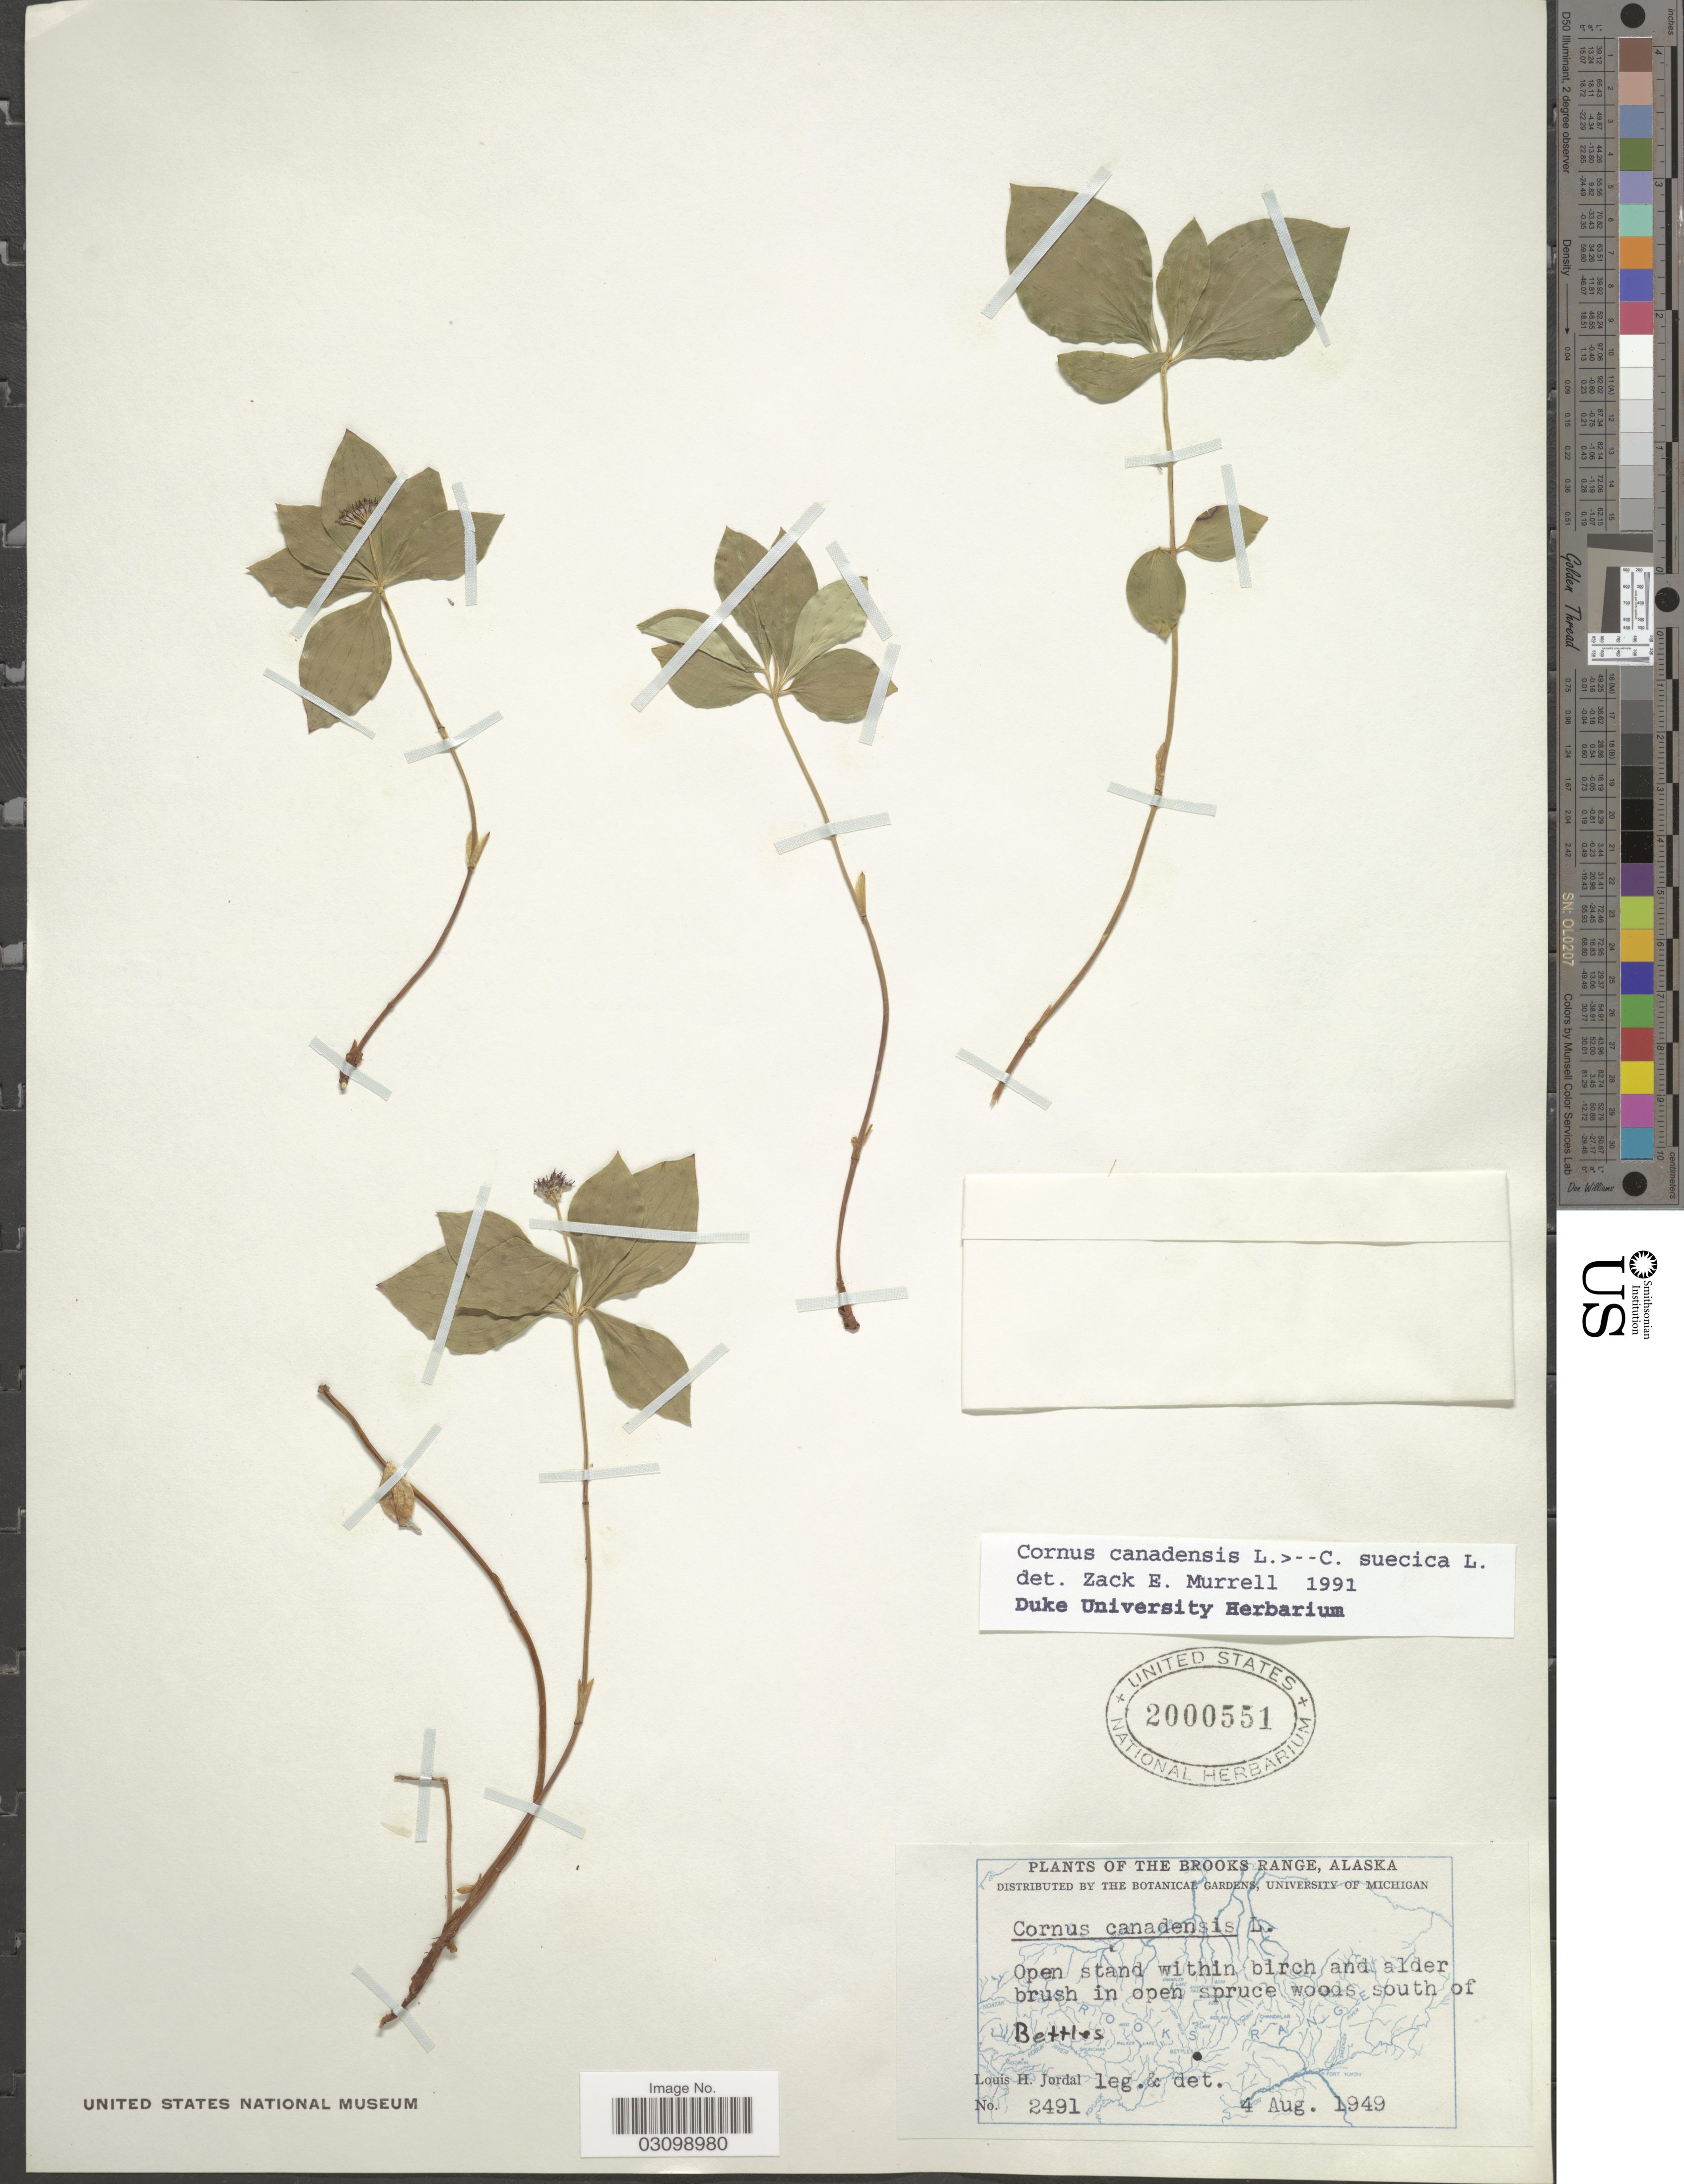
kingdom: Plantae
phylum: Tracheophyta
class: Magnoliopsida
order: Cornales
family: Cornaceae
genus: Cornus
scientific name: Cornus sp.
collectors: L. Jordal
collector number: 2491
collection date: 1949-08-04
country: United States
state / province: Alaska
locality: The Brooks Range, south of Bettles.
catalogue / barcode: US 2000551